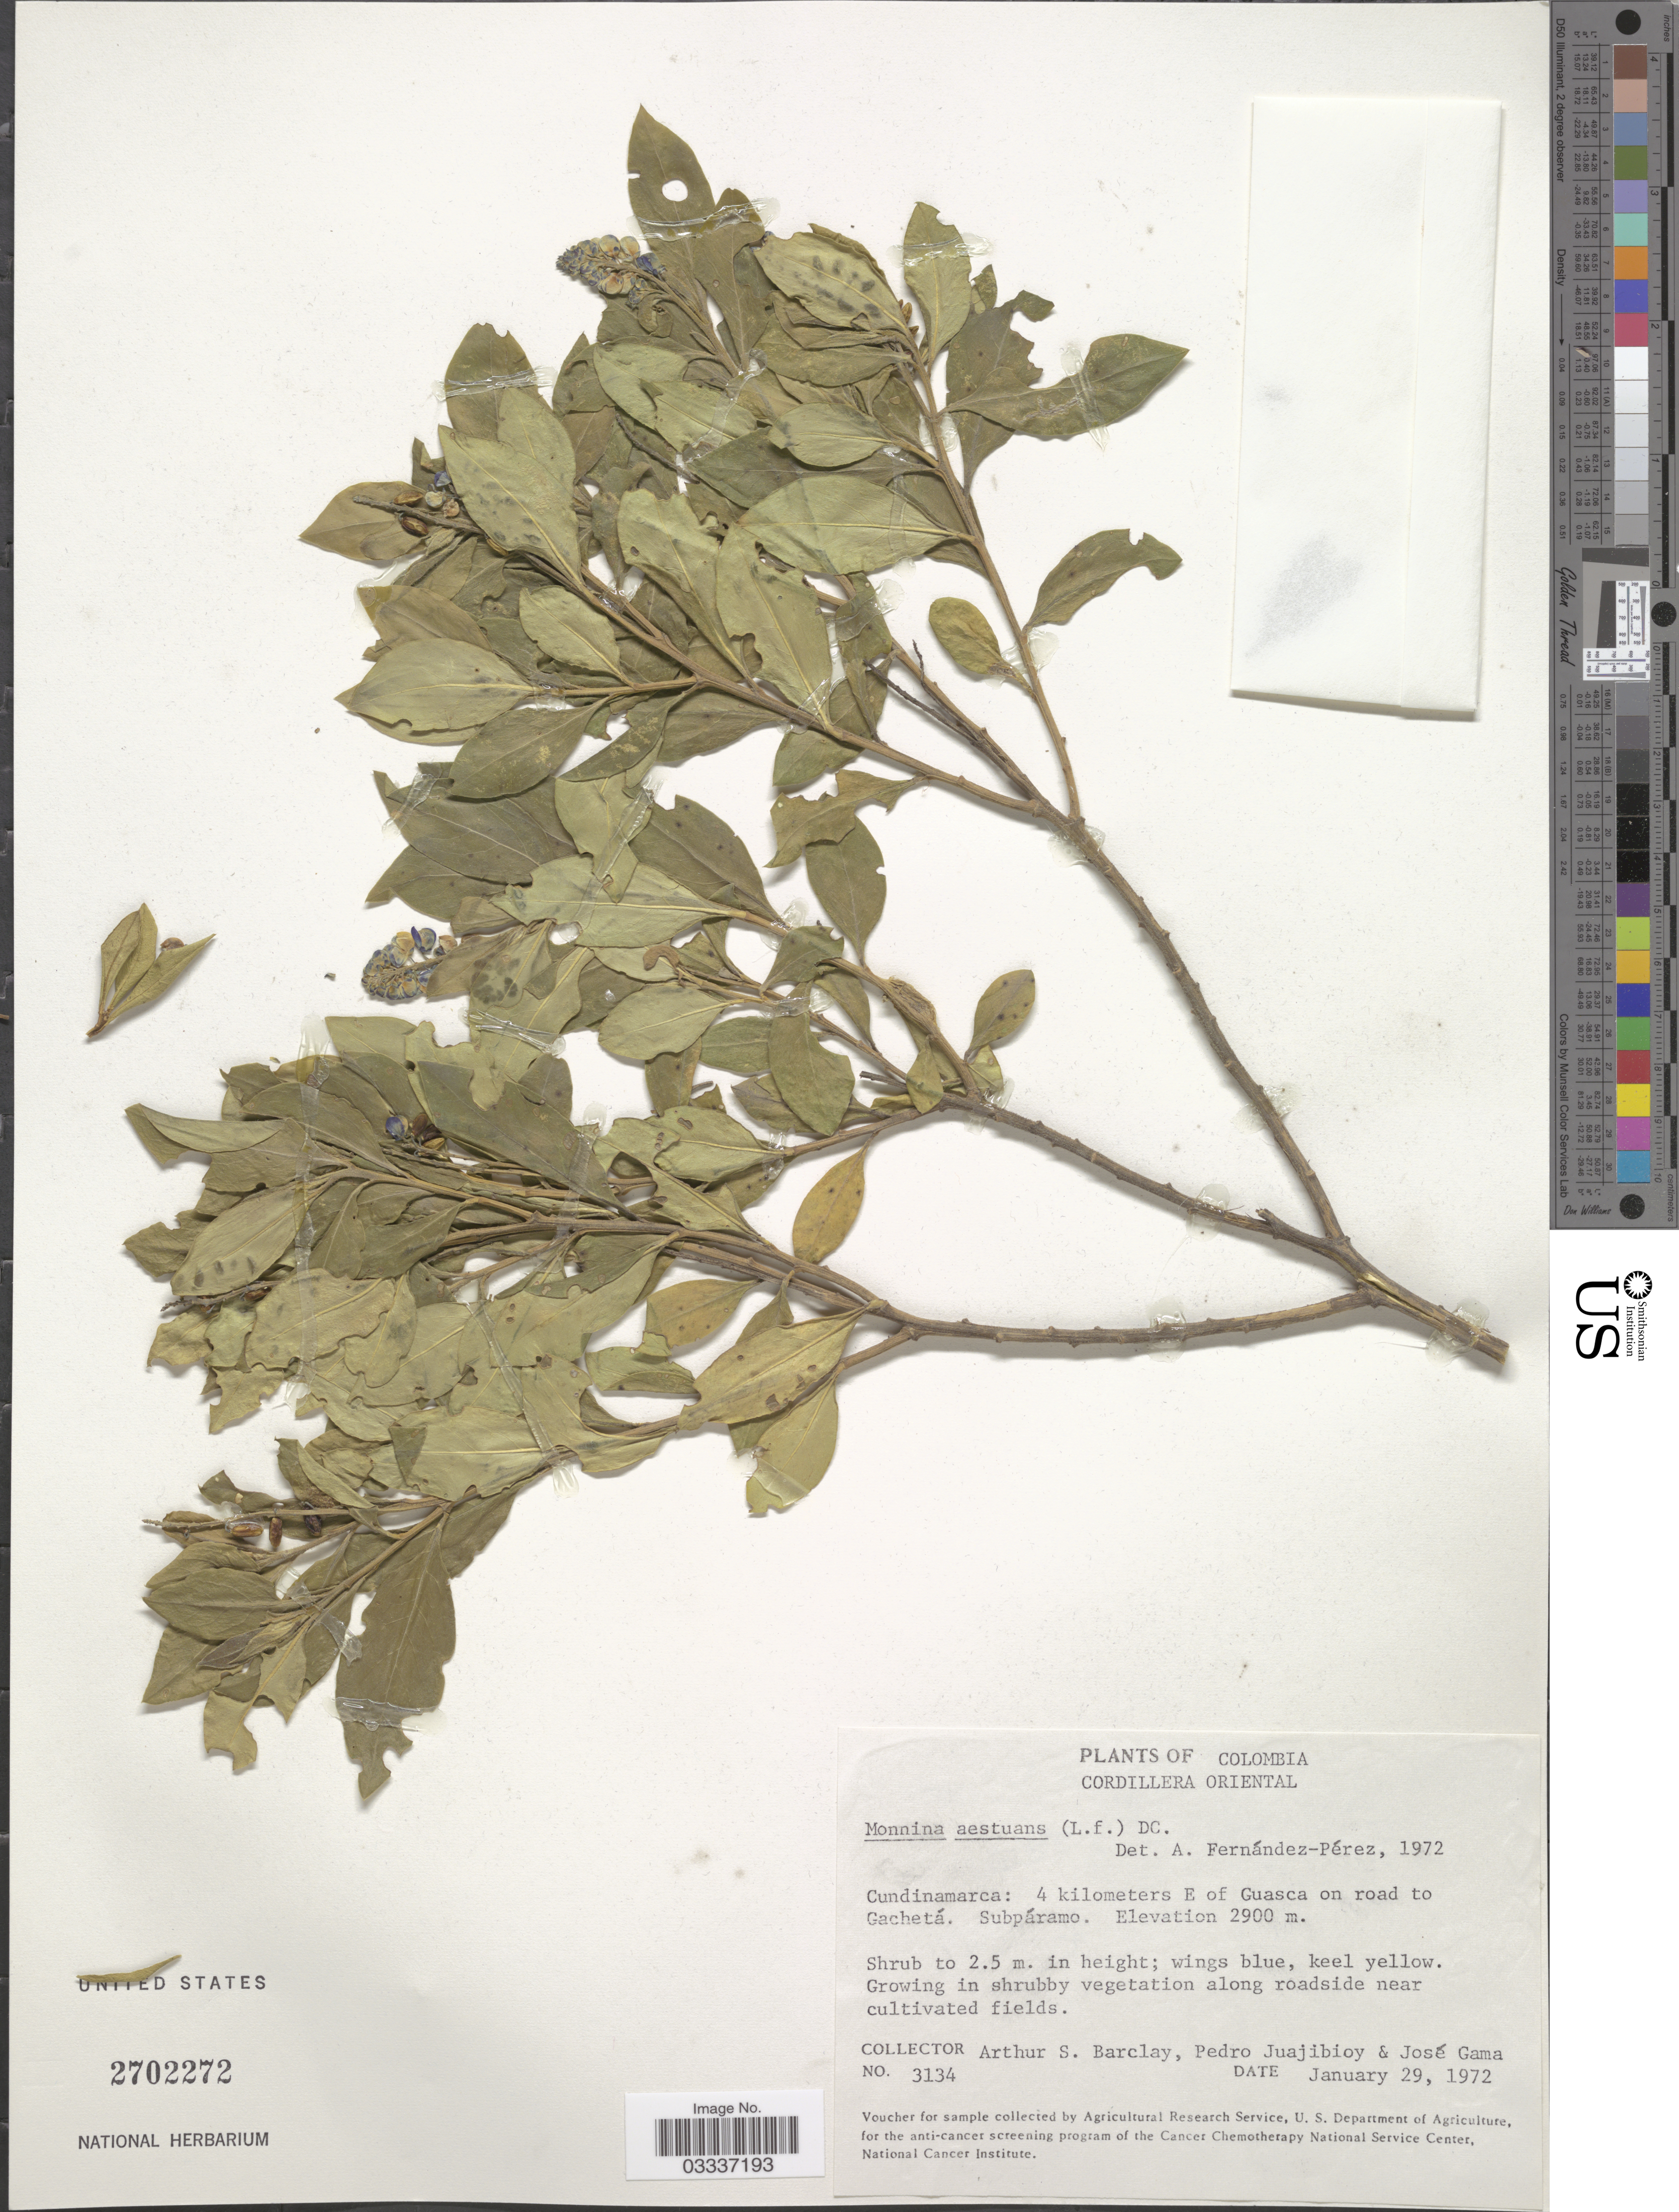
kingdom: Plantae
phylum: Tracheophyta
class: Magnoliopsida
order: Fabales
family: Polygalaceae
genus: Monnina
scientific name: Monnina aestuans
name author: (L. f.) DC.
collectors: A. S. Barclay, P. Juajibioy & J. Gama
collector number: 3134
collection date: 1972-01-29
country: Colombia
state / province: Cundinamarca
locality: Cordillera Oriental. 4 kilometers E of Guasca on road to Gachetá.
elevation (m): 2900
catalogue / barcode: US 2702272